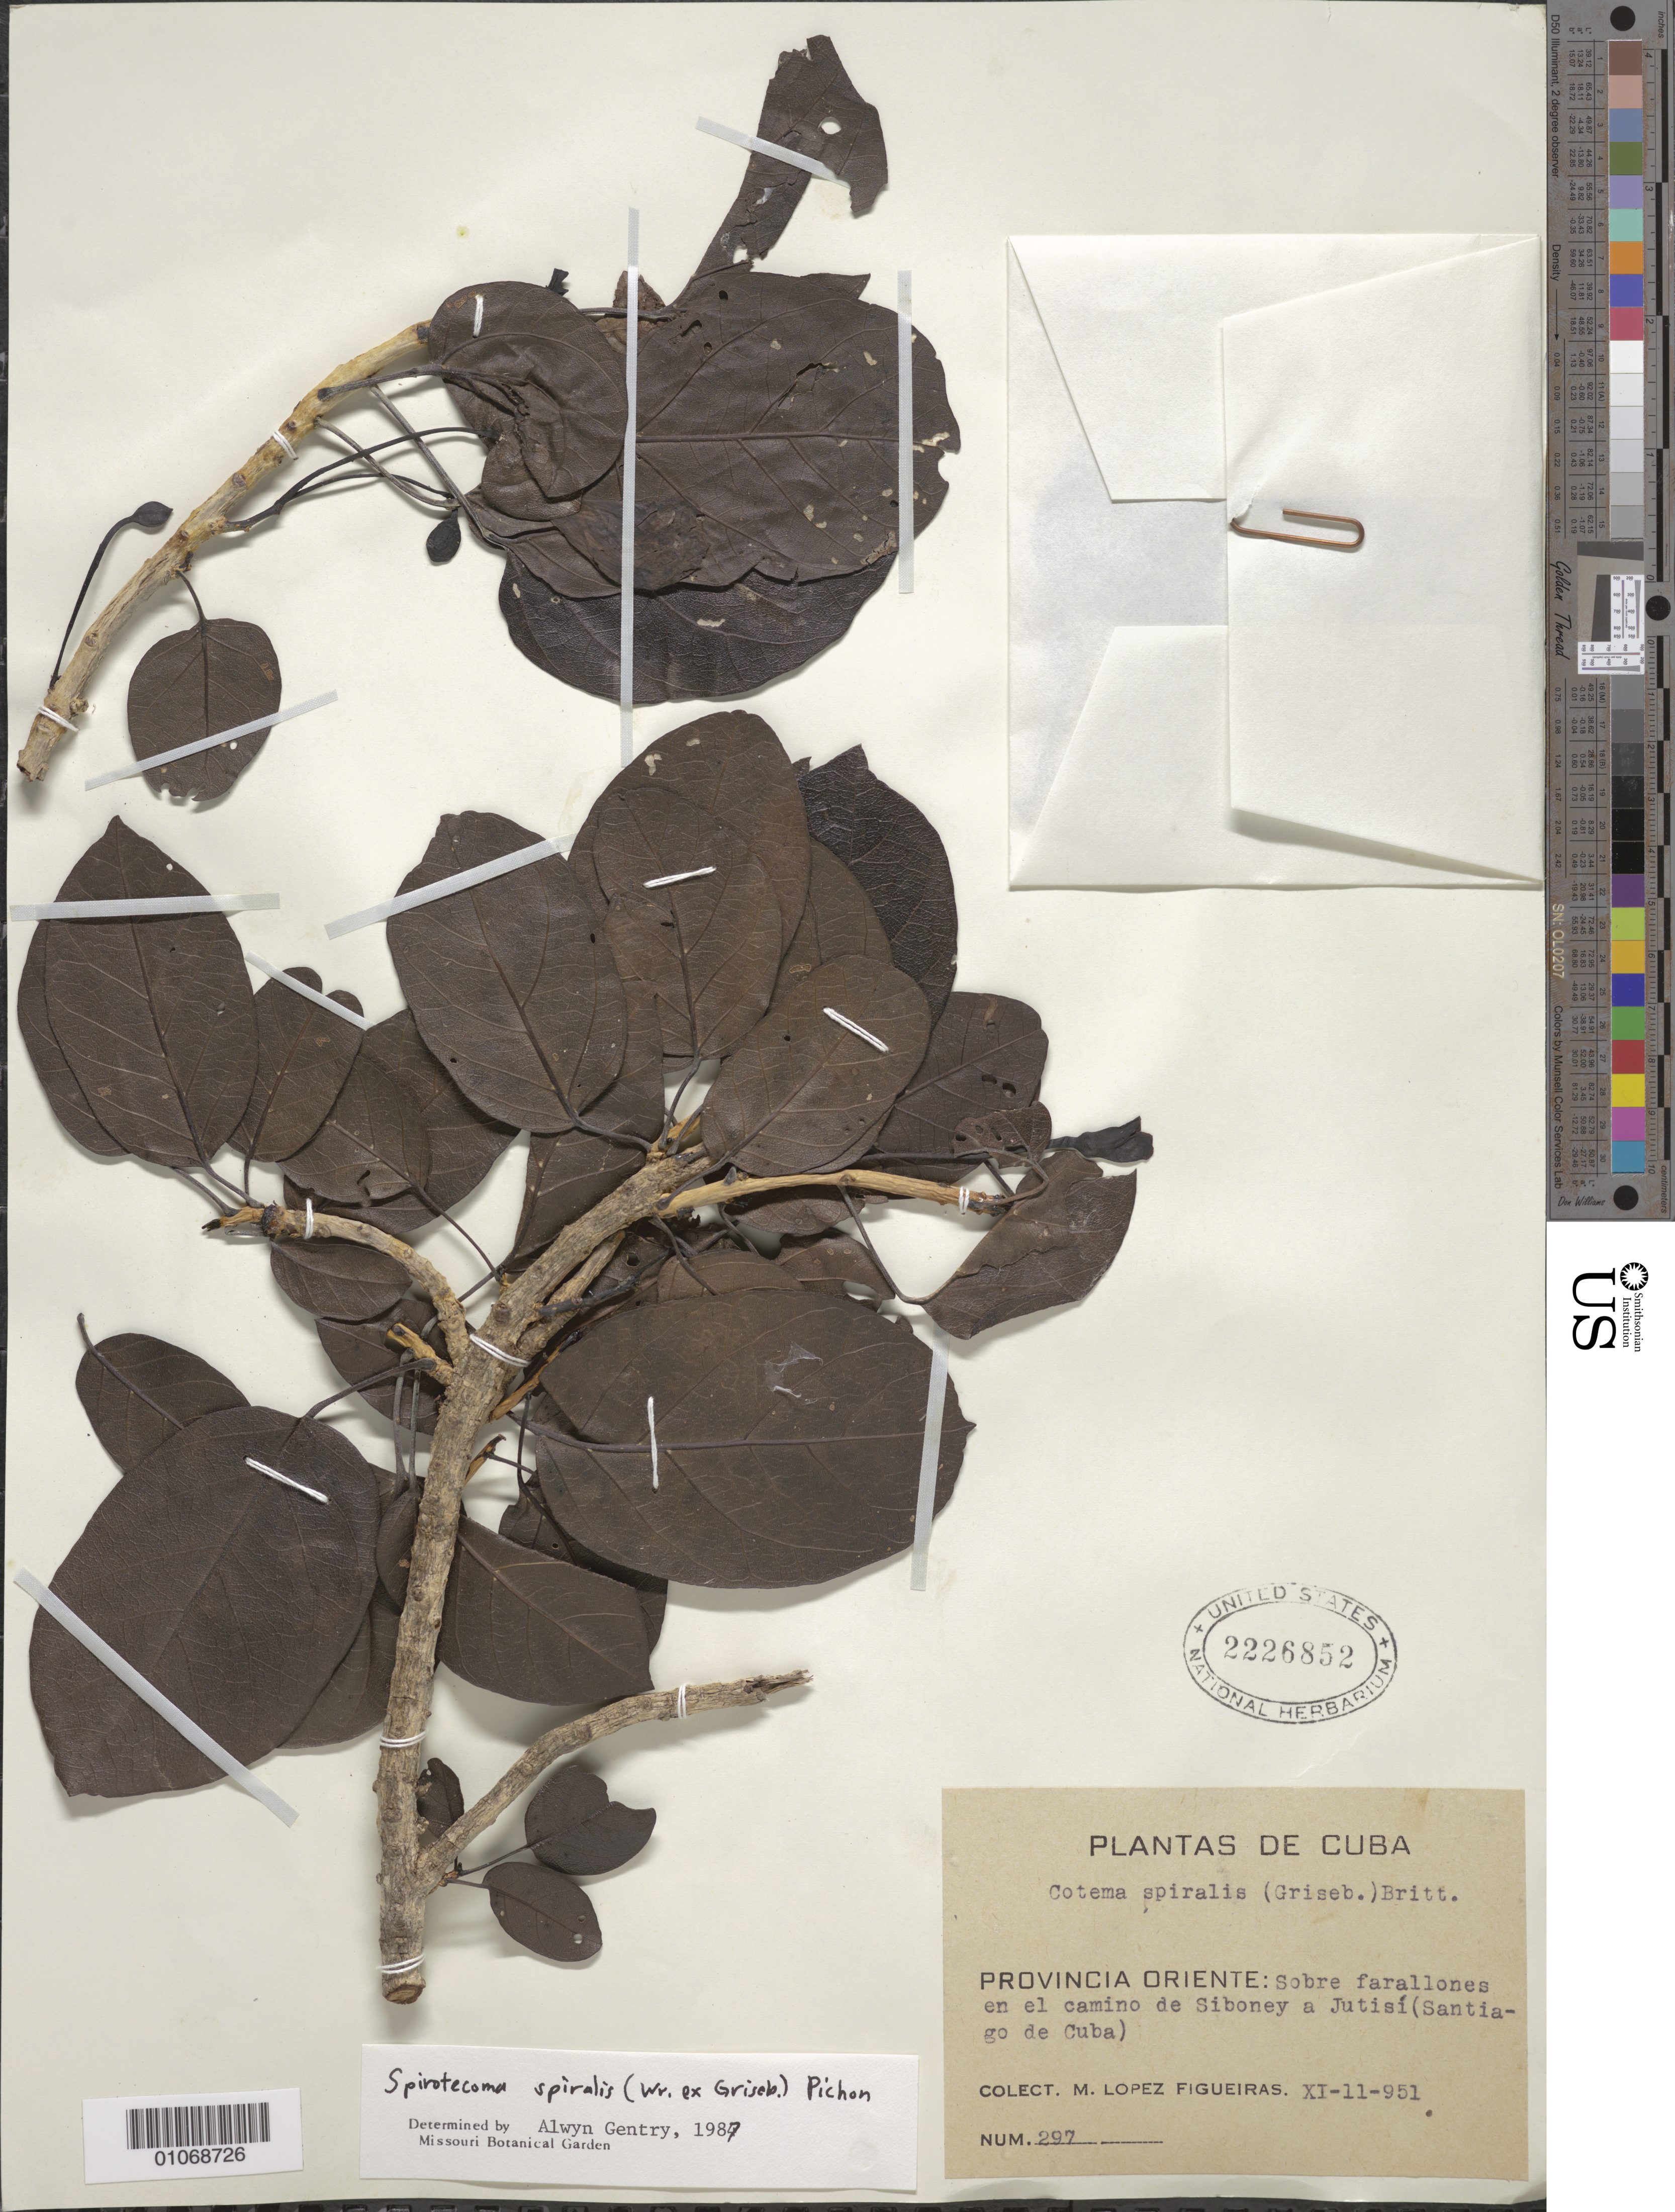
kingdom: Plantae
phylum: Tracheophyta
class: Magnoliopsida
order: Lamiales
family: Bignoniaceae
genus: Spirotecoma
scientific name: Spirotecoma spiralis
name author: (C. Wright ex Griseb.) Pichon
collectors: M. López Figueiras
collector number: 297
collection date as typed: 11 Nov 1951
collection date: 1951-11-11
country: Cuba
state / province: Santiago de Cuba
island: Cuba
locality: Cliffs overlooking the road from Siboney to Jutisi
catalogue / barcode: US 2226852